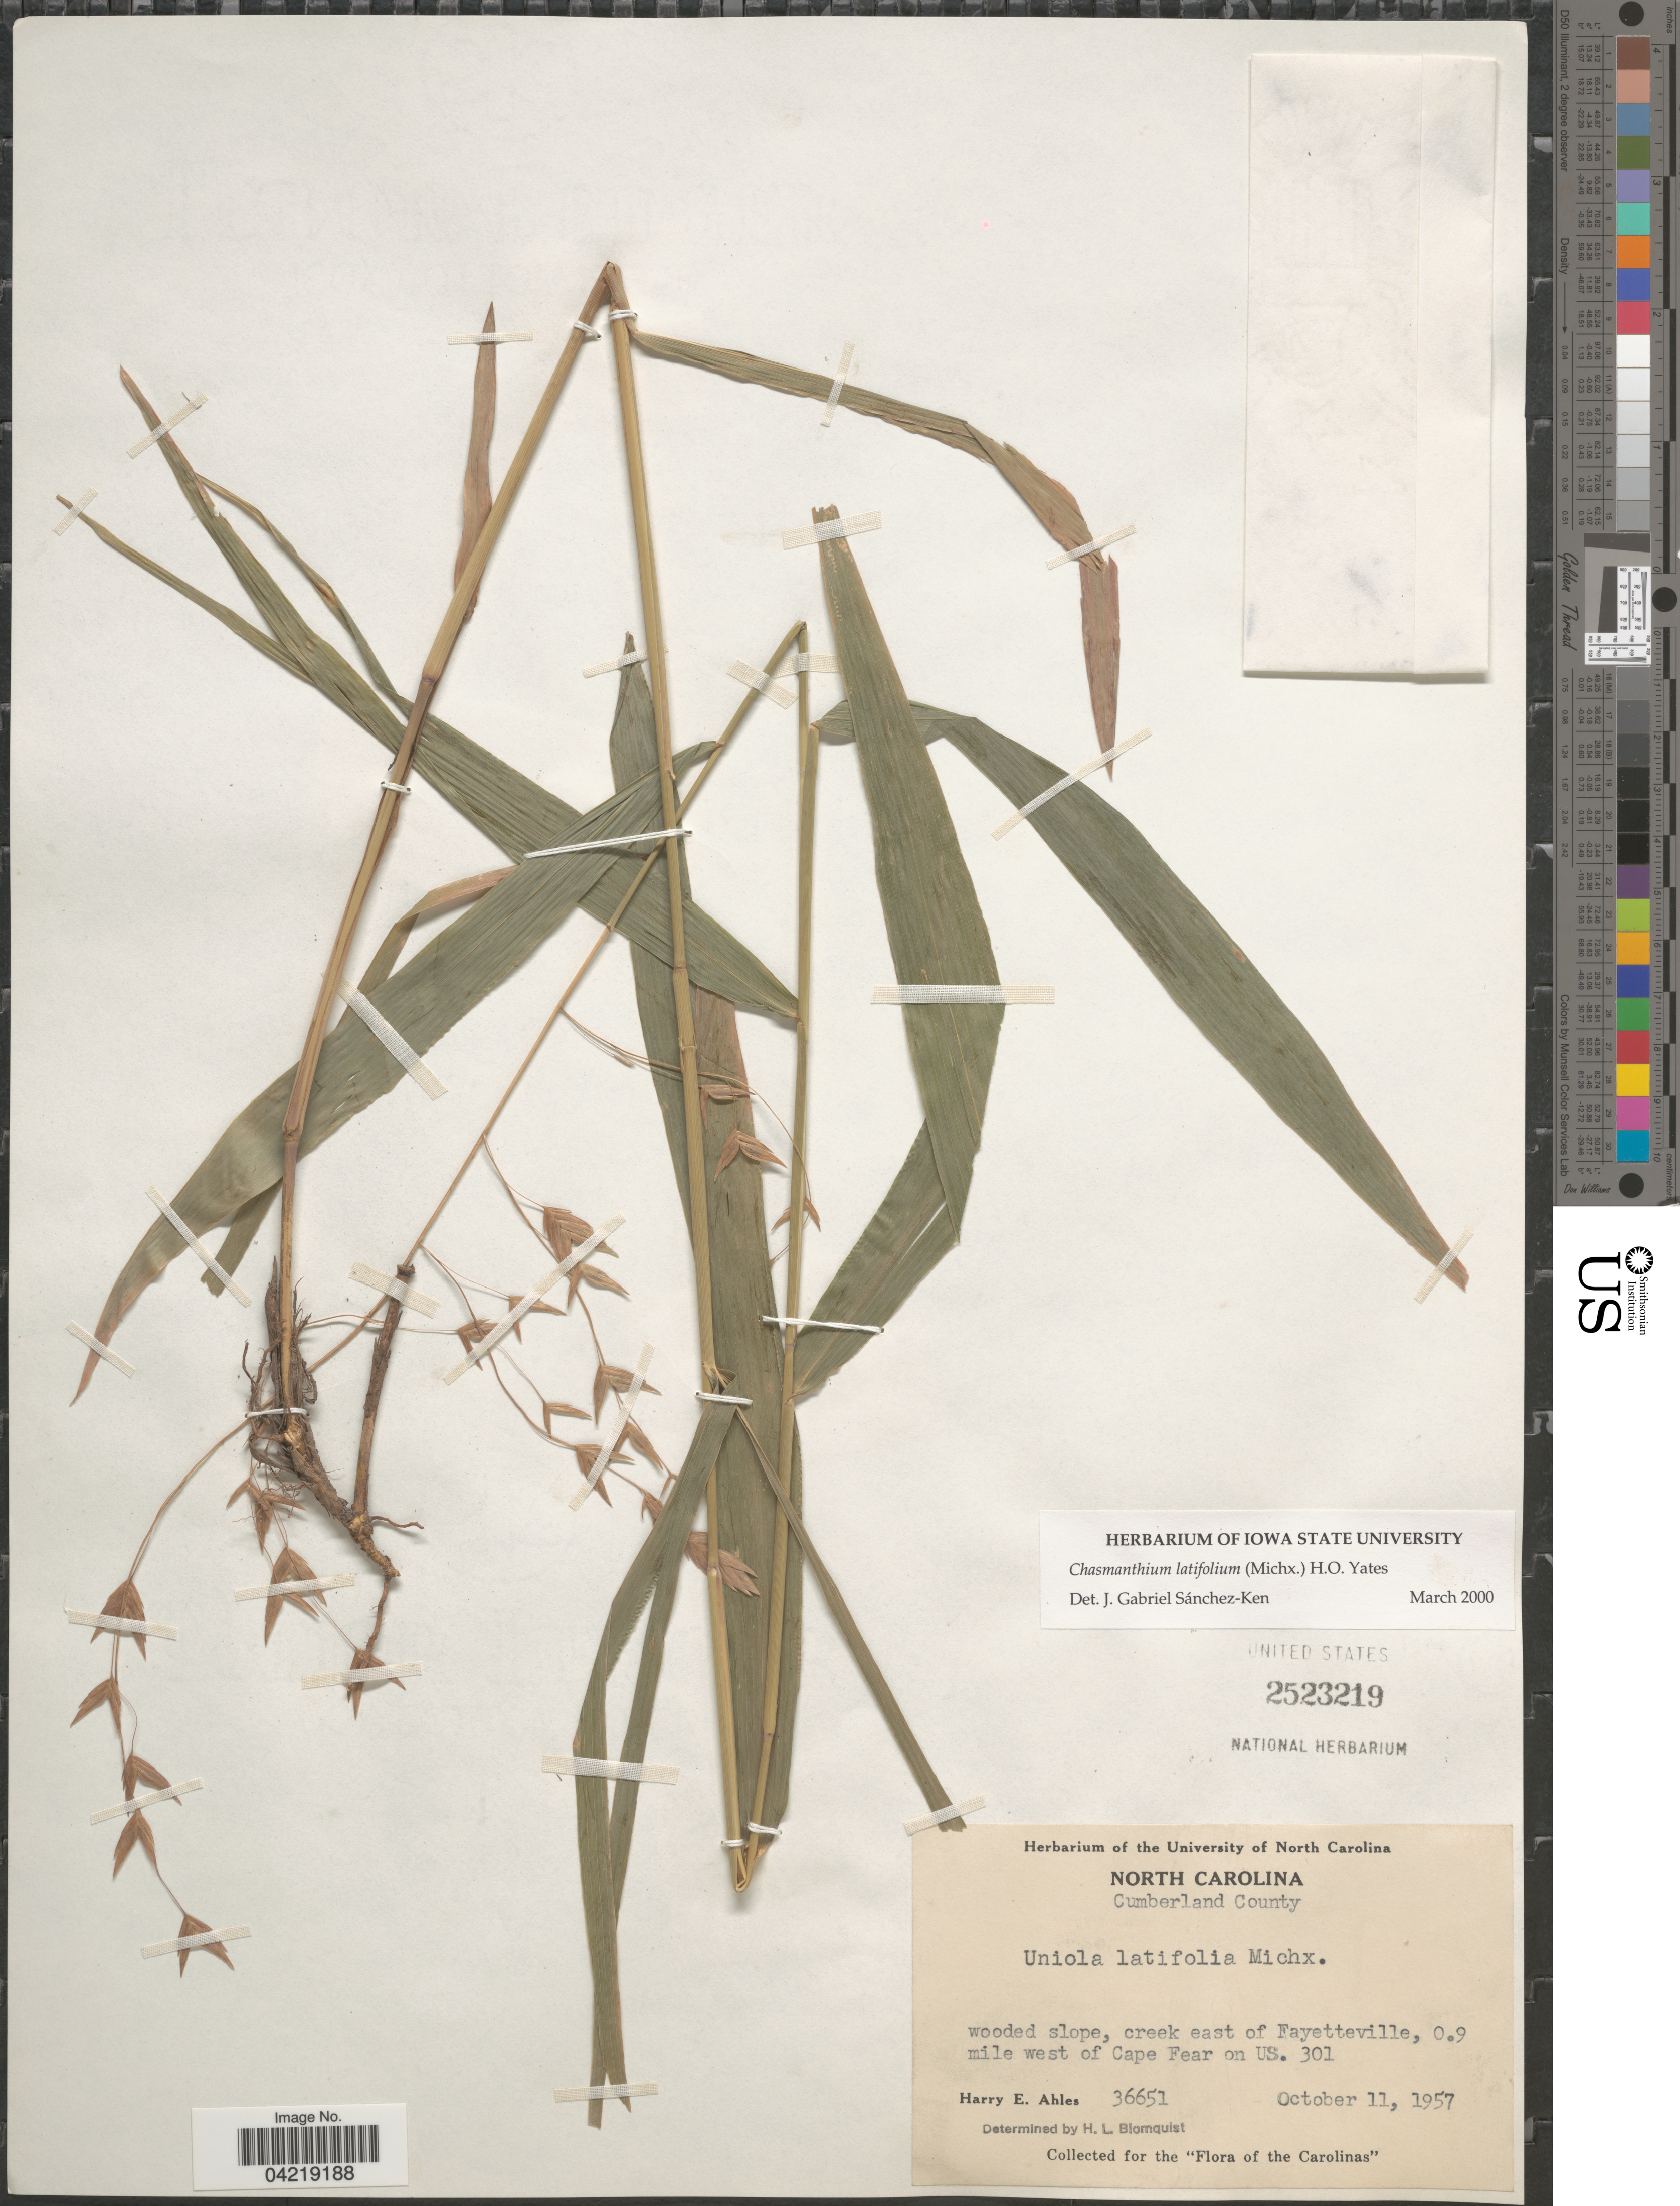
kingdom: Plantae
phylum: Tracheophyta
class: Liliopsida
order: Poales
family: Poaceae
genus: Chasmanthium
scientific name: Chasmanthium latifolium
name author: (Michx.) H.O. Yates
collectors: H. E. Ahles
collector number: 36651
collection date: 1957-10-11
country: United States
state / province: North Carolina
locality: Cumberland County. Wooded slope, creek east of Fayetteville, 0.9 mile west of Cape Fear on US. 301. The Carolinas.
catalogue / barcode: US 2523219